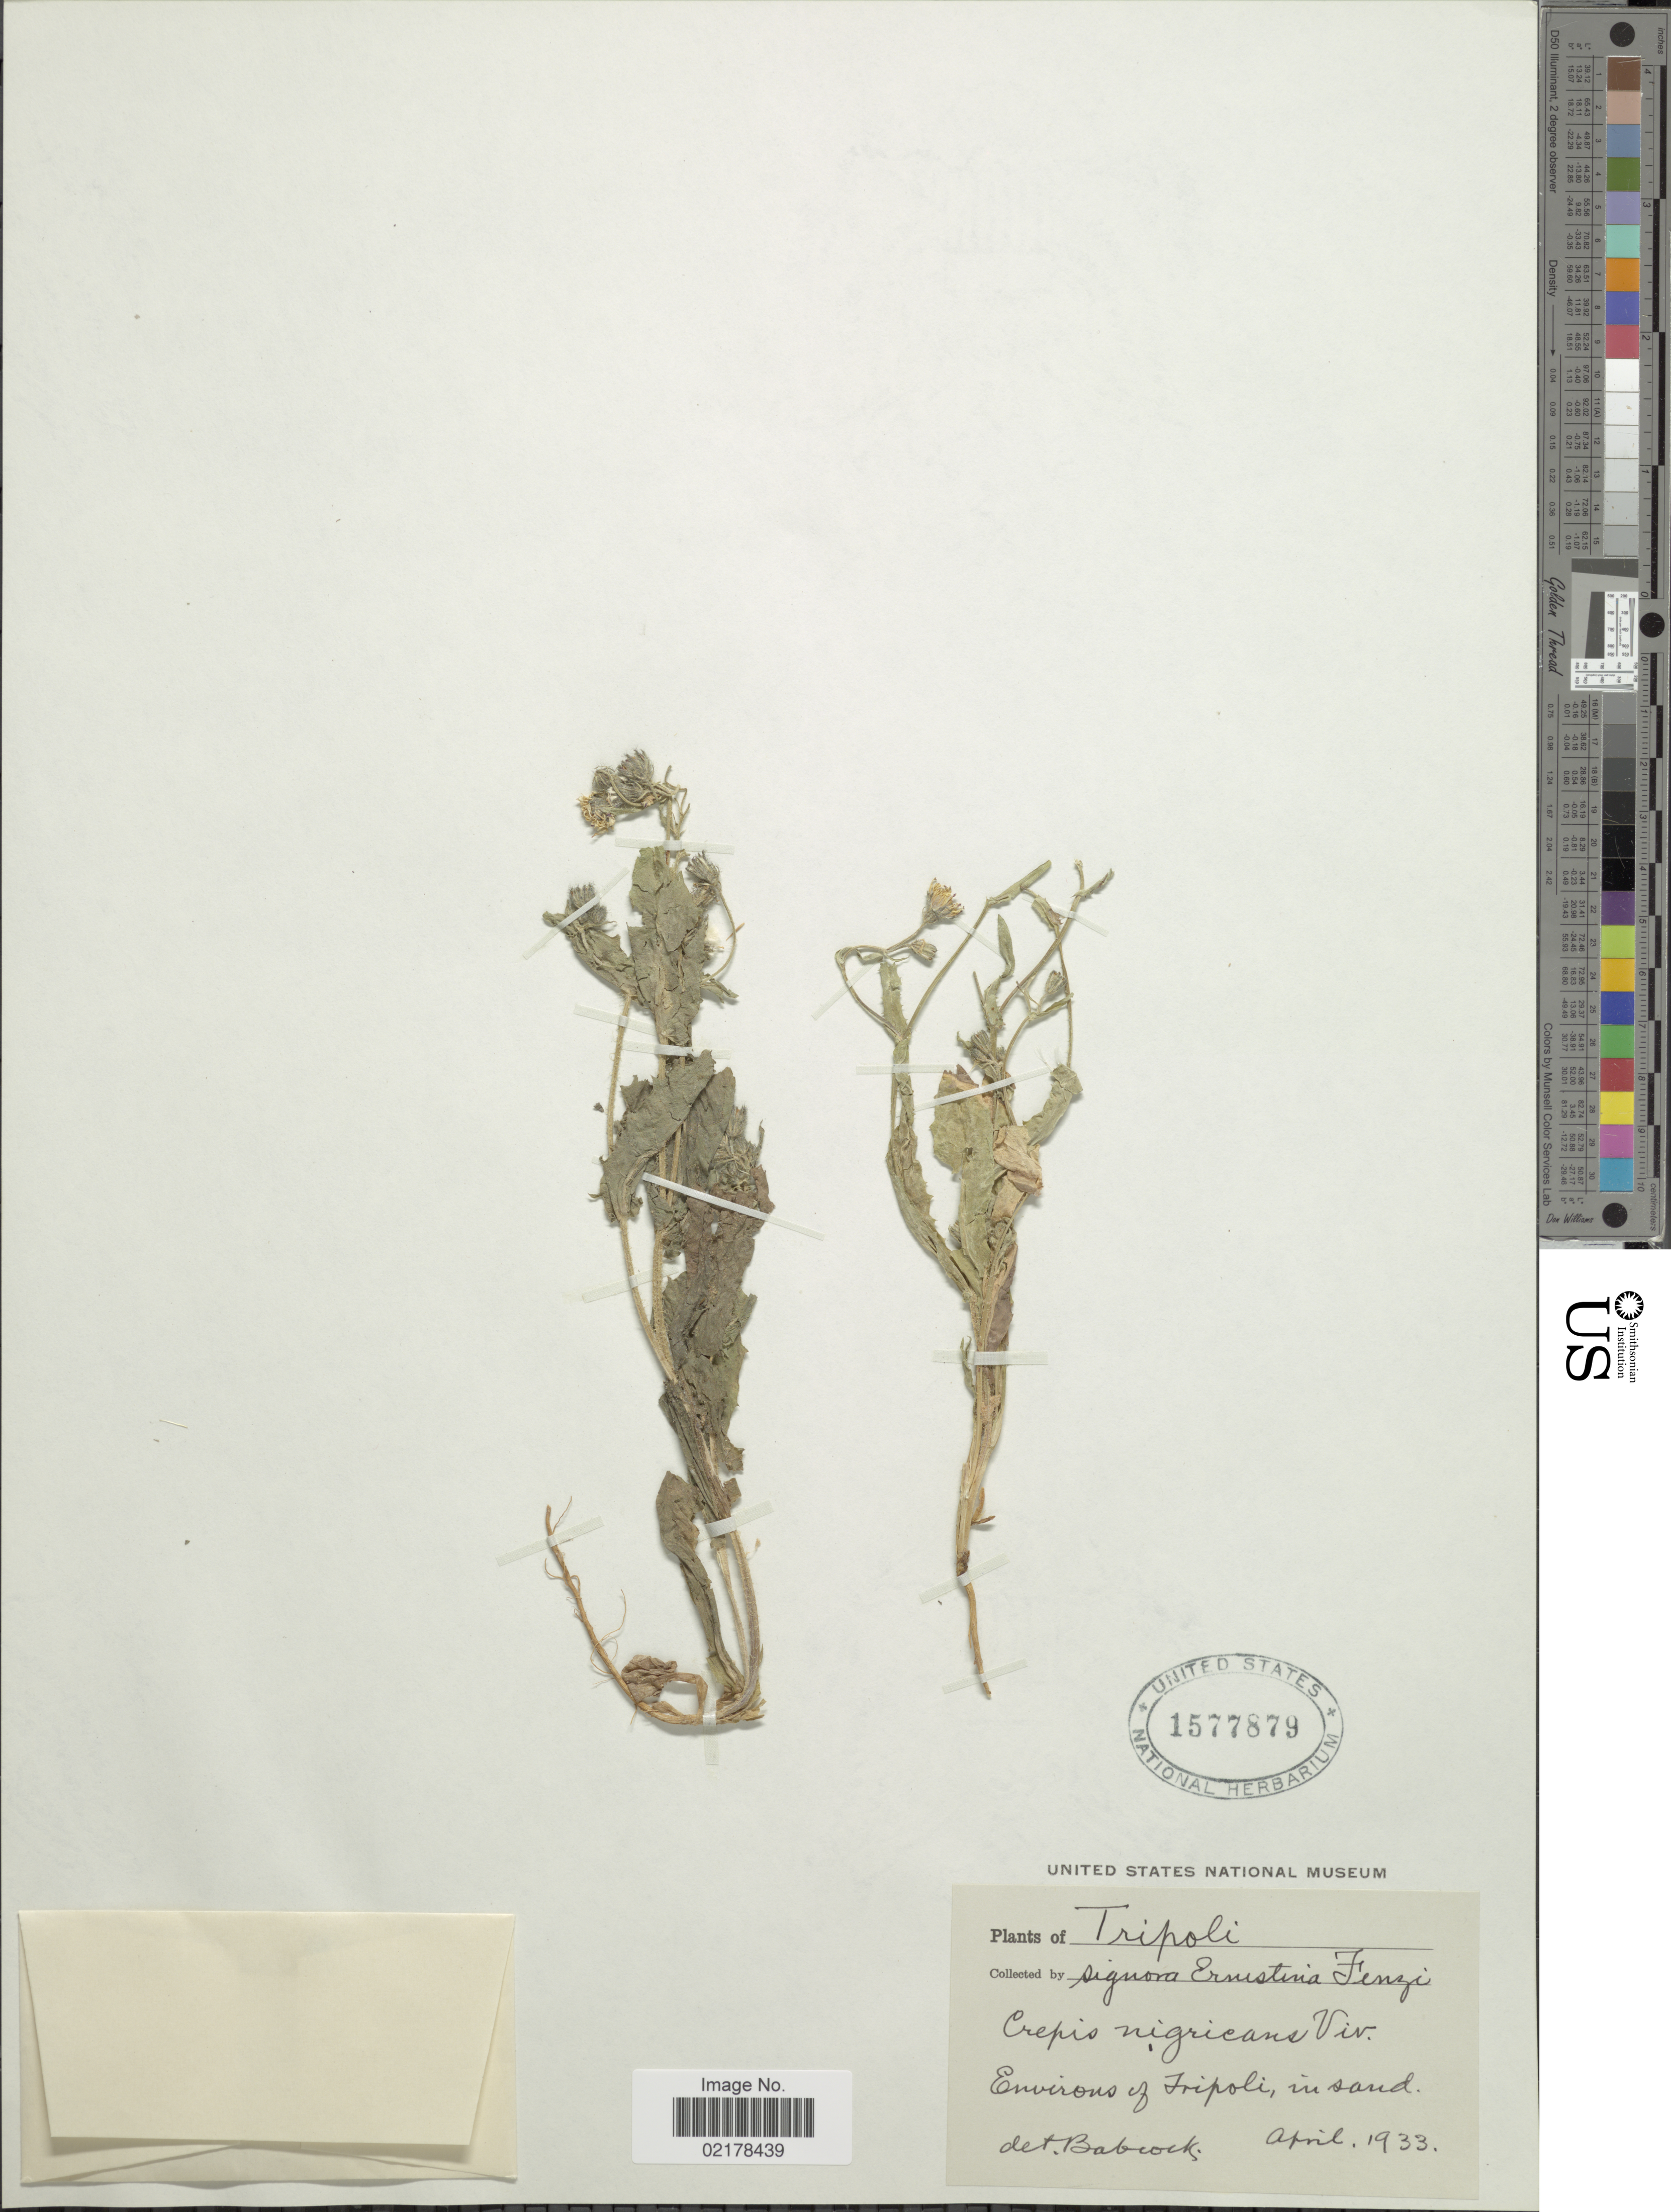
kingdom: Plantae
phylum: Tracheophyta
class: Magnoliopsida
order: Asterales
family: Asteraceae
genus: Crepis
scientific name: Crepis nigricans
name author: Viv.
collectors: E. Fenzi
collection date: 1933-04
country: Libya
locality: Tripolis, Environs of Tripoli, in sand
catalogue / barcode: US 1577879